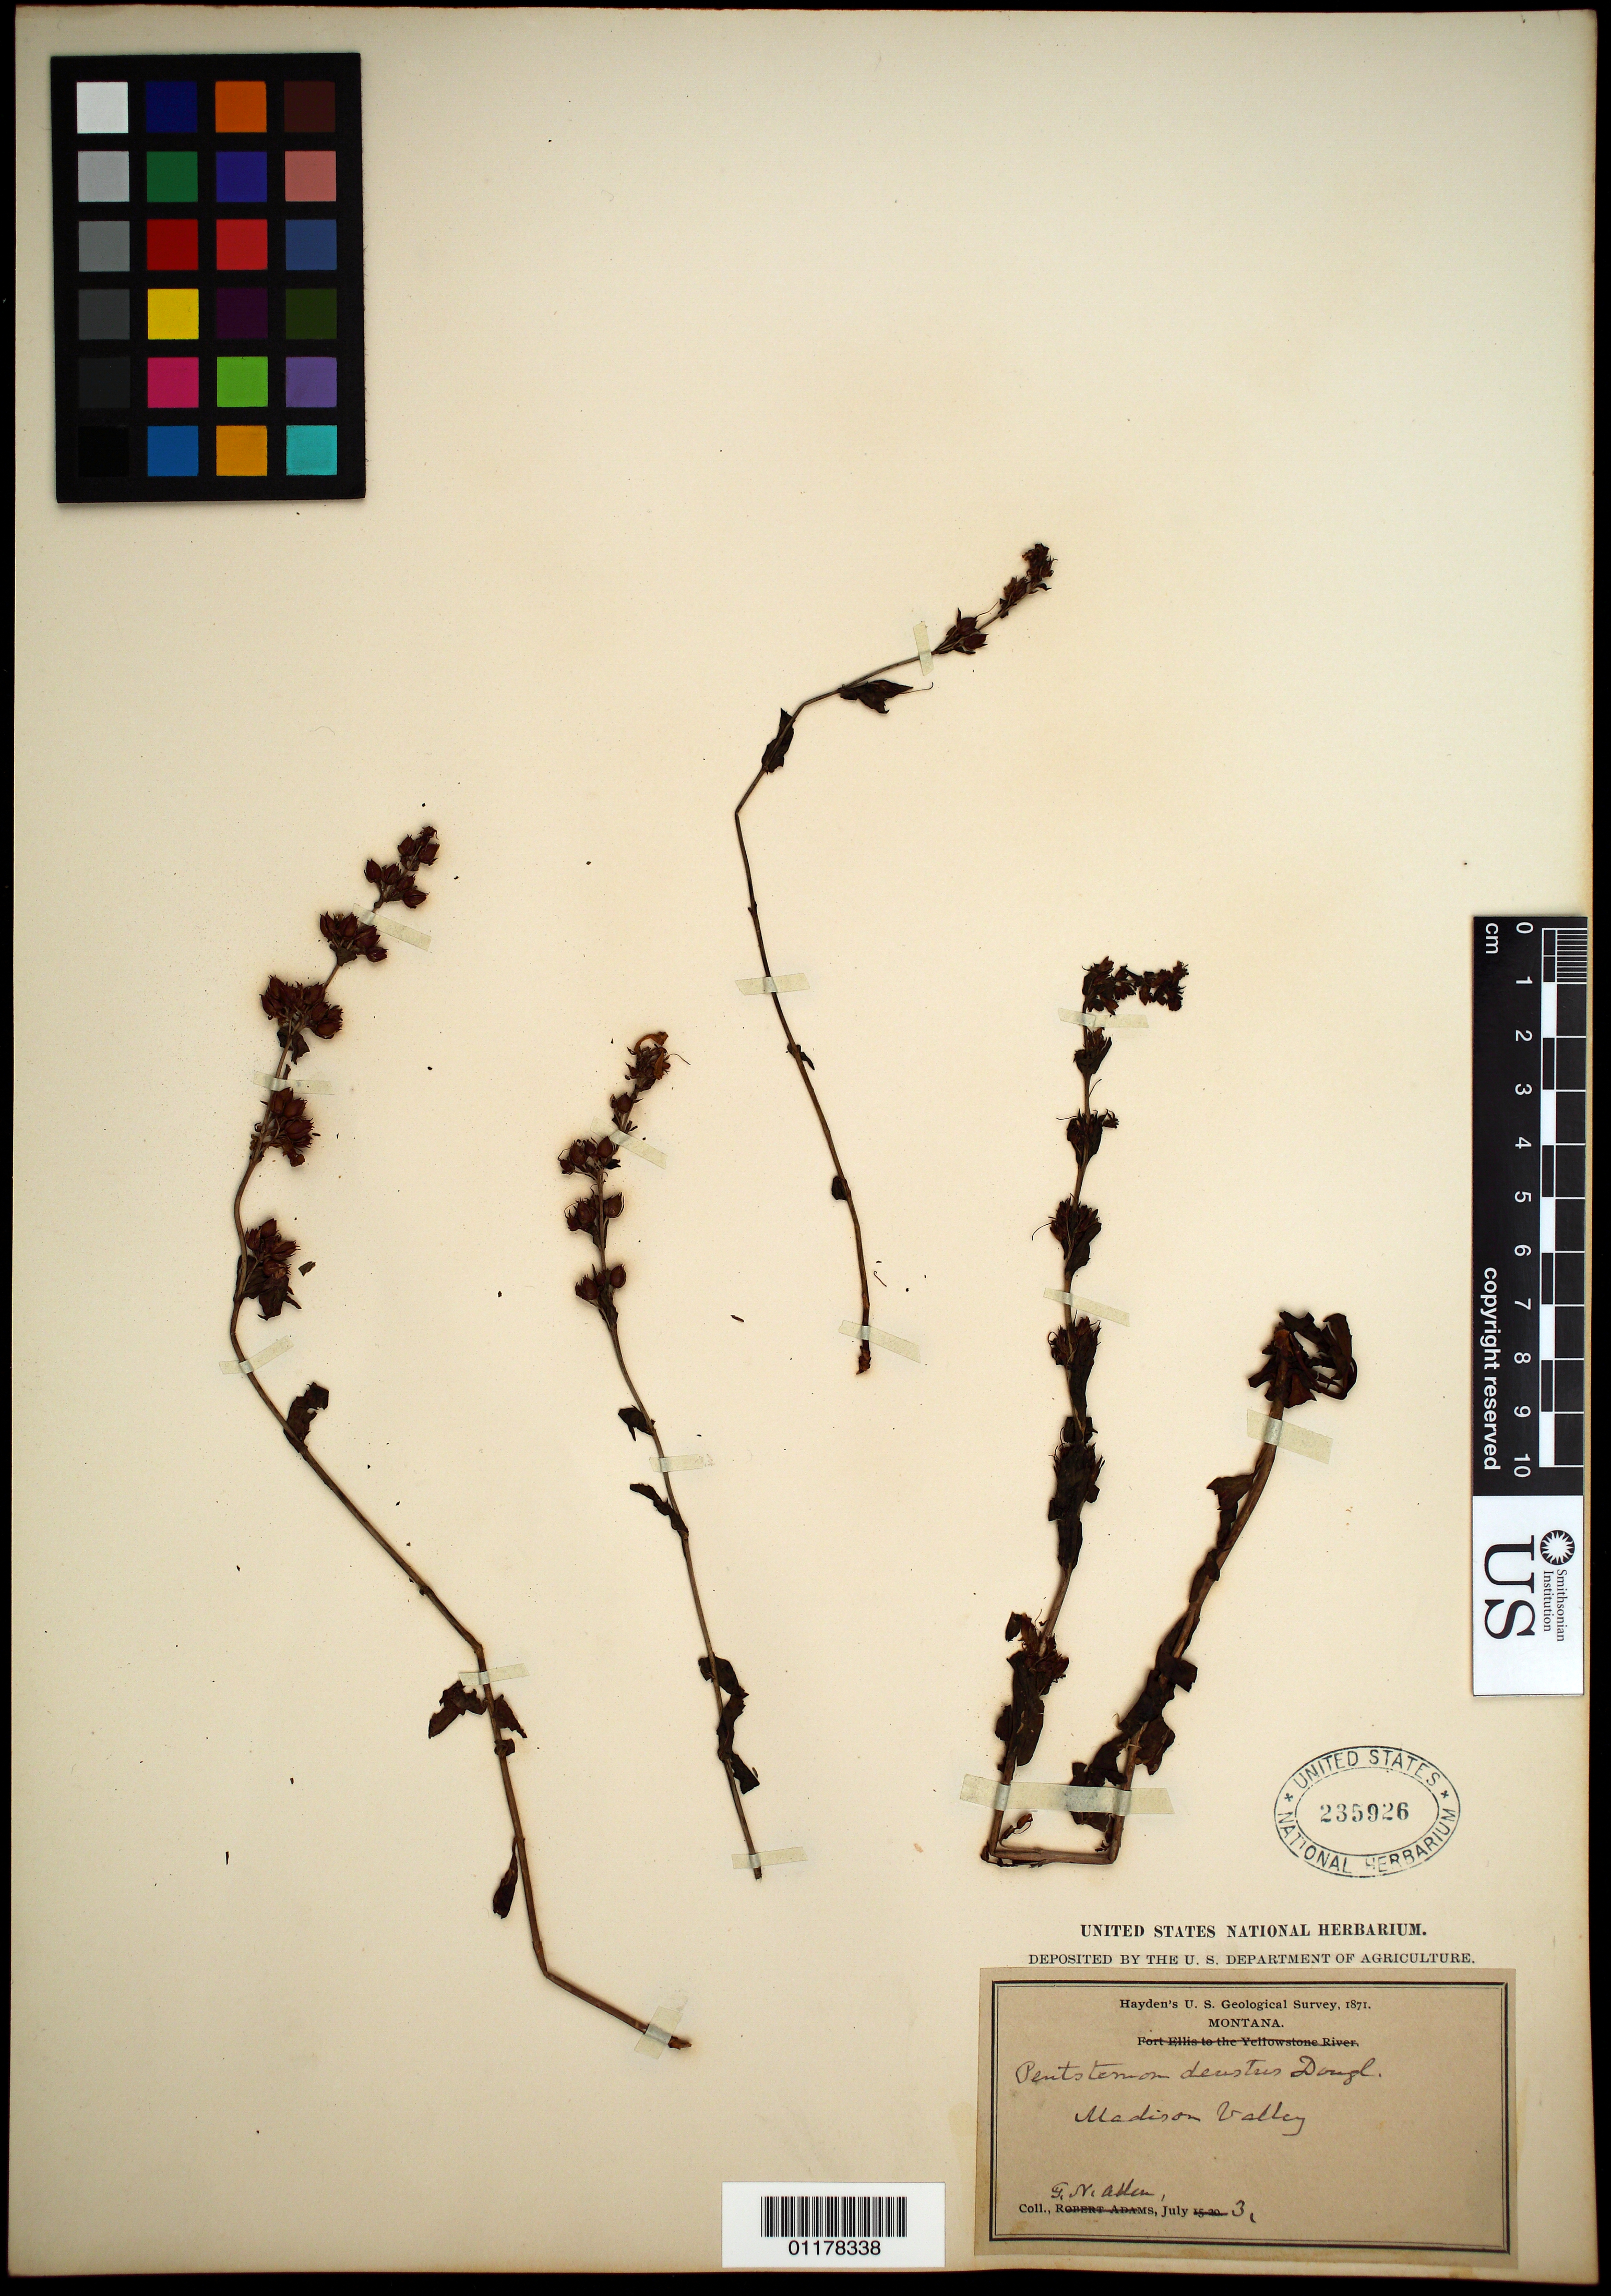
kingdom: Plantae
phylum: Tracheophyta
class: Magnoliopsida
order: Lamiales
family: Plantaginaceae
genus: Penstemon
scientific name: Penstemon deustus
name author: Douglas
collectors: G. N. Allen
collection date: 1871-07-03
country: United States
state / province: Montana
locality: Madison Valley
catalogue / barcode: US 235926